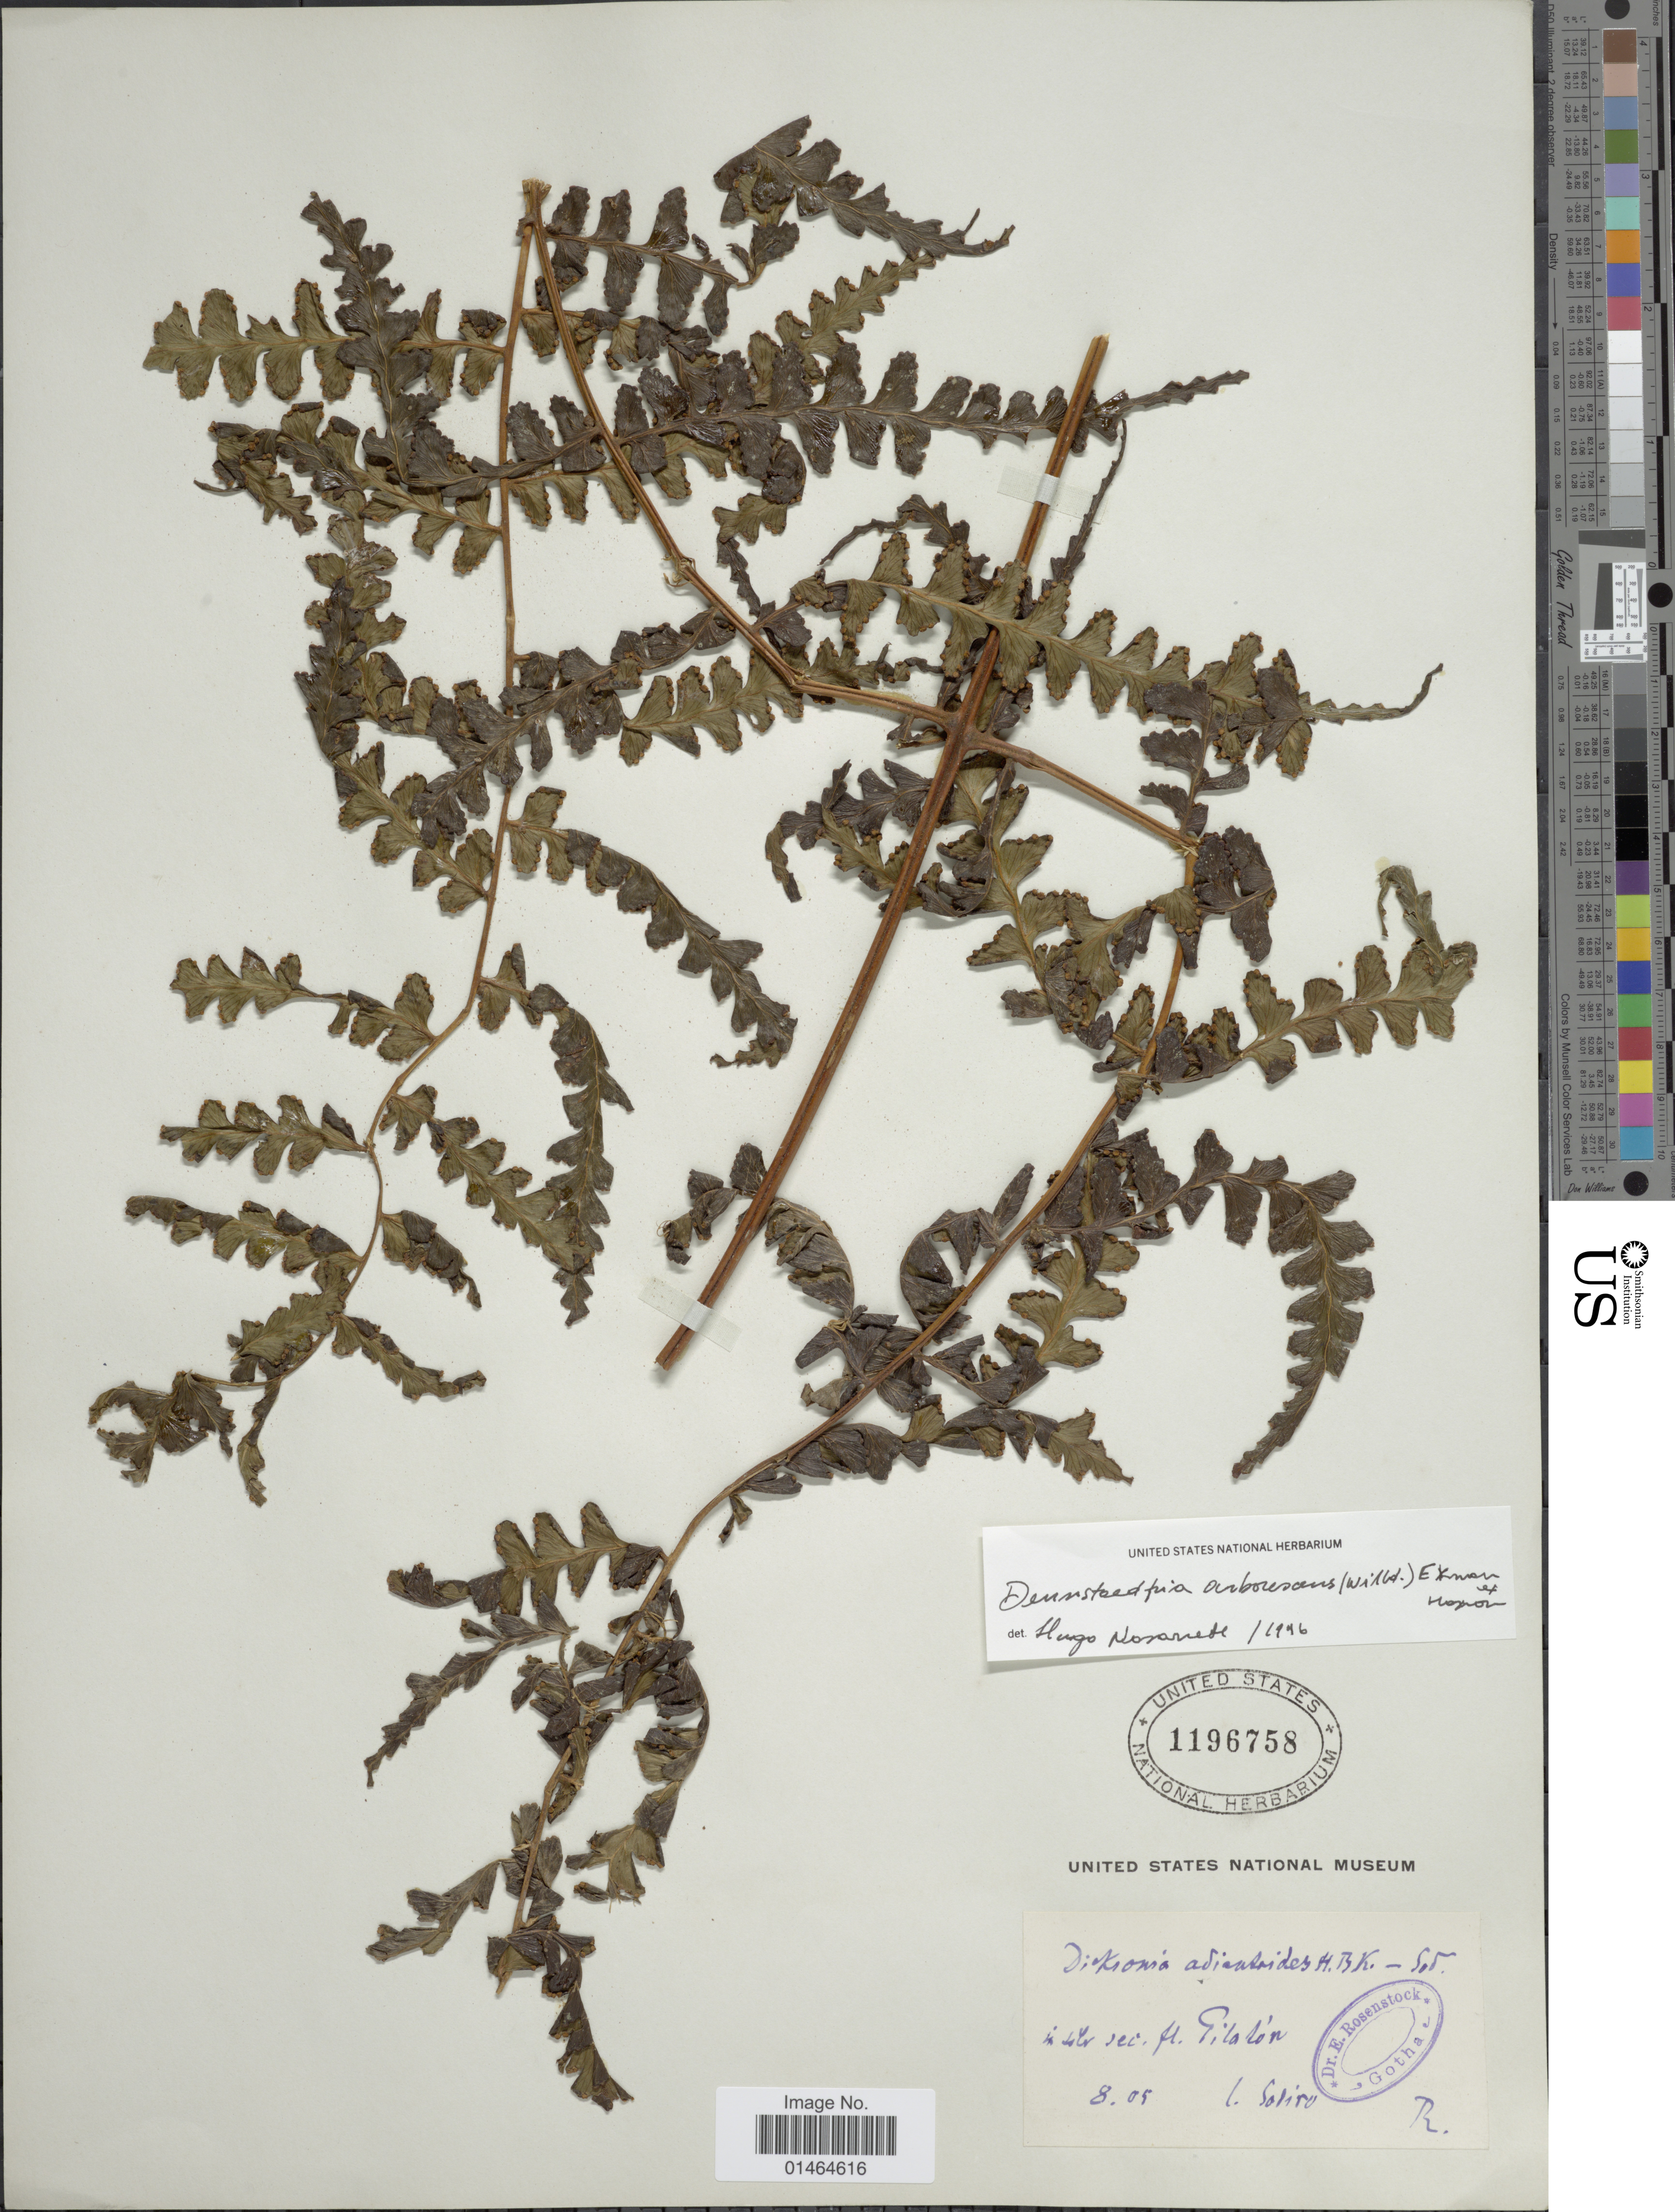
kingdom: Plantae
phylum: Tracheophyta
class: Polypodiopsida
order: Polypodiales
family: Dennstaedtiaceae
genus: Dennstaedtia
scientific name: Dennstaedtia coronata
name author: (Sodiro) C. Chr.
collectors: Sodiro, --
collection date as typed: Transcribed d/m/y: /8/5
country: Ecuador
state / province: Pichincha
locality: In silv sec. fl. Pilatón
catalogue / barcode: US 1196758